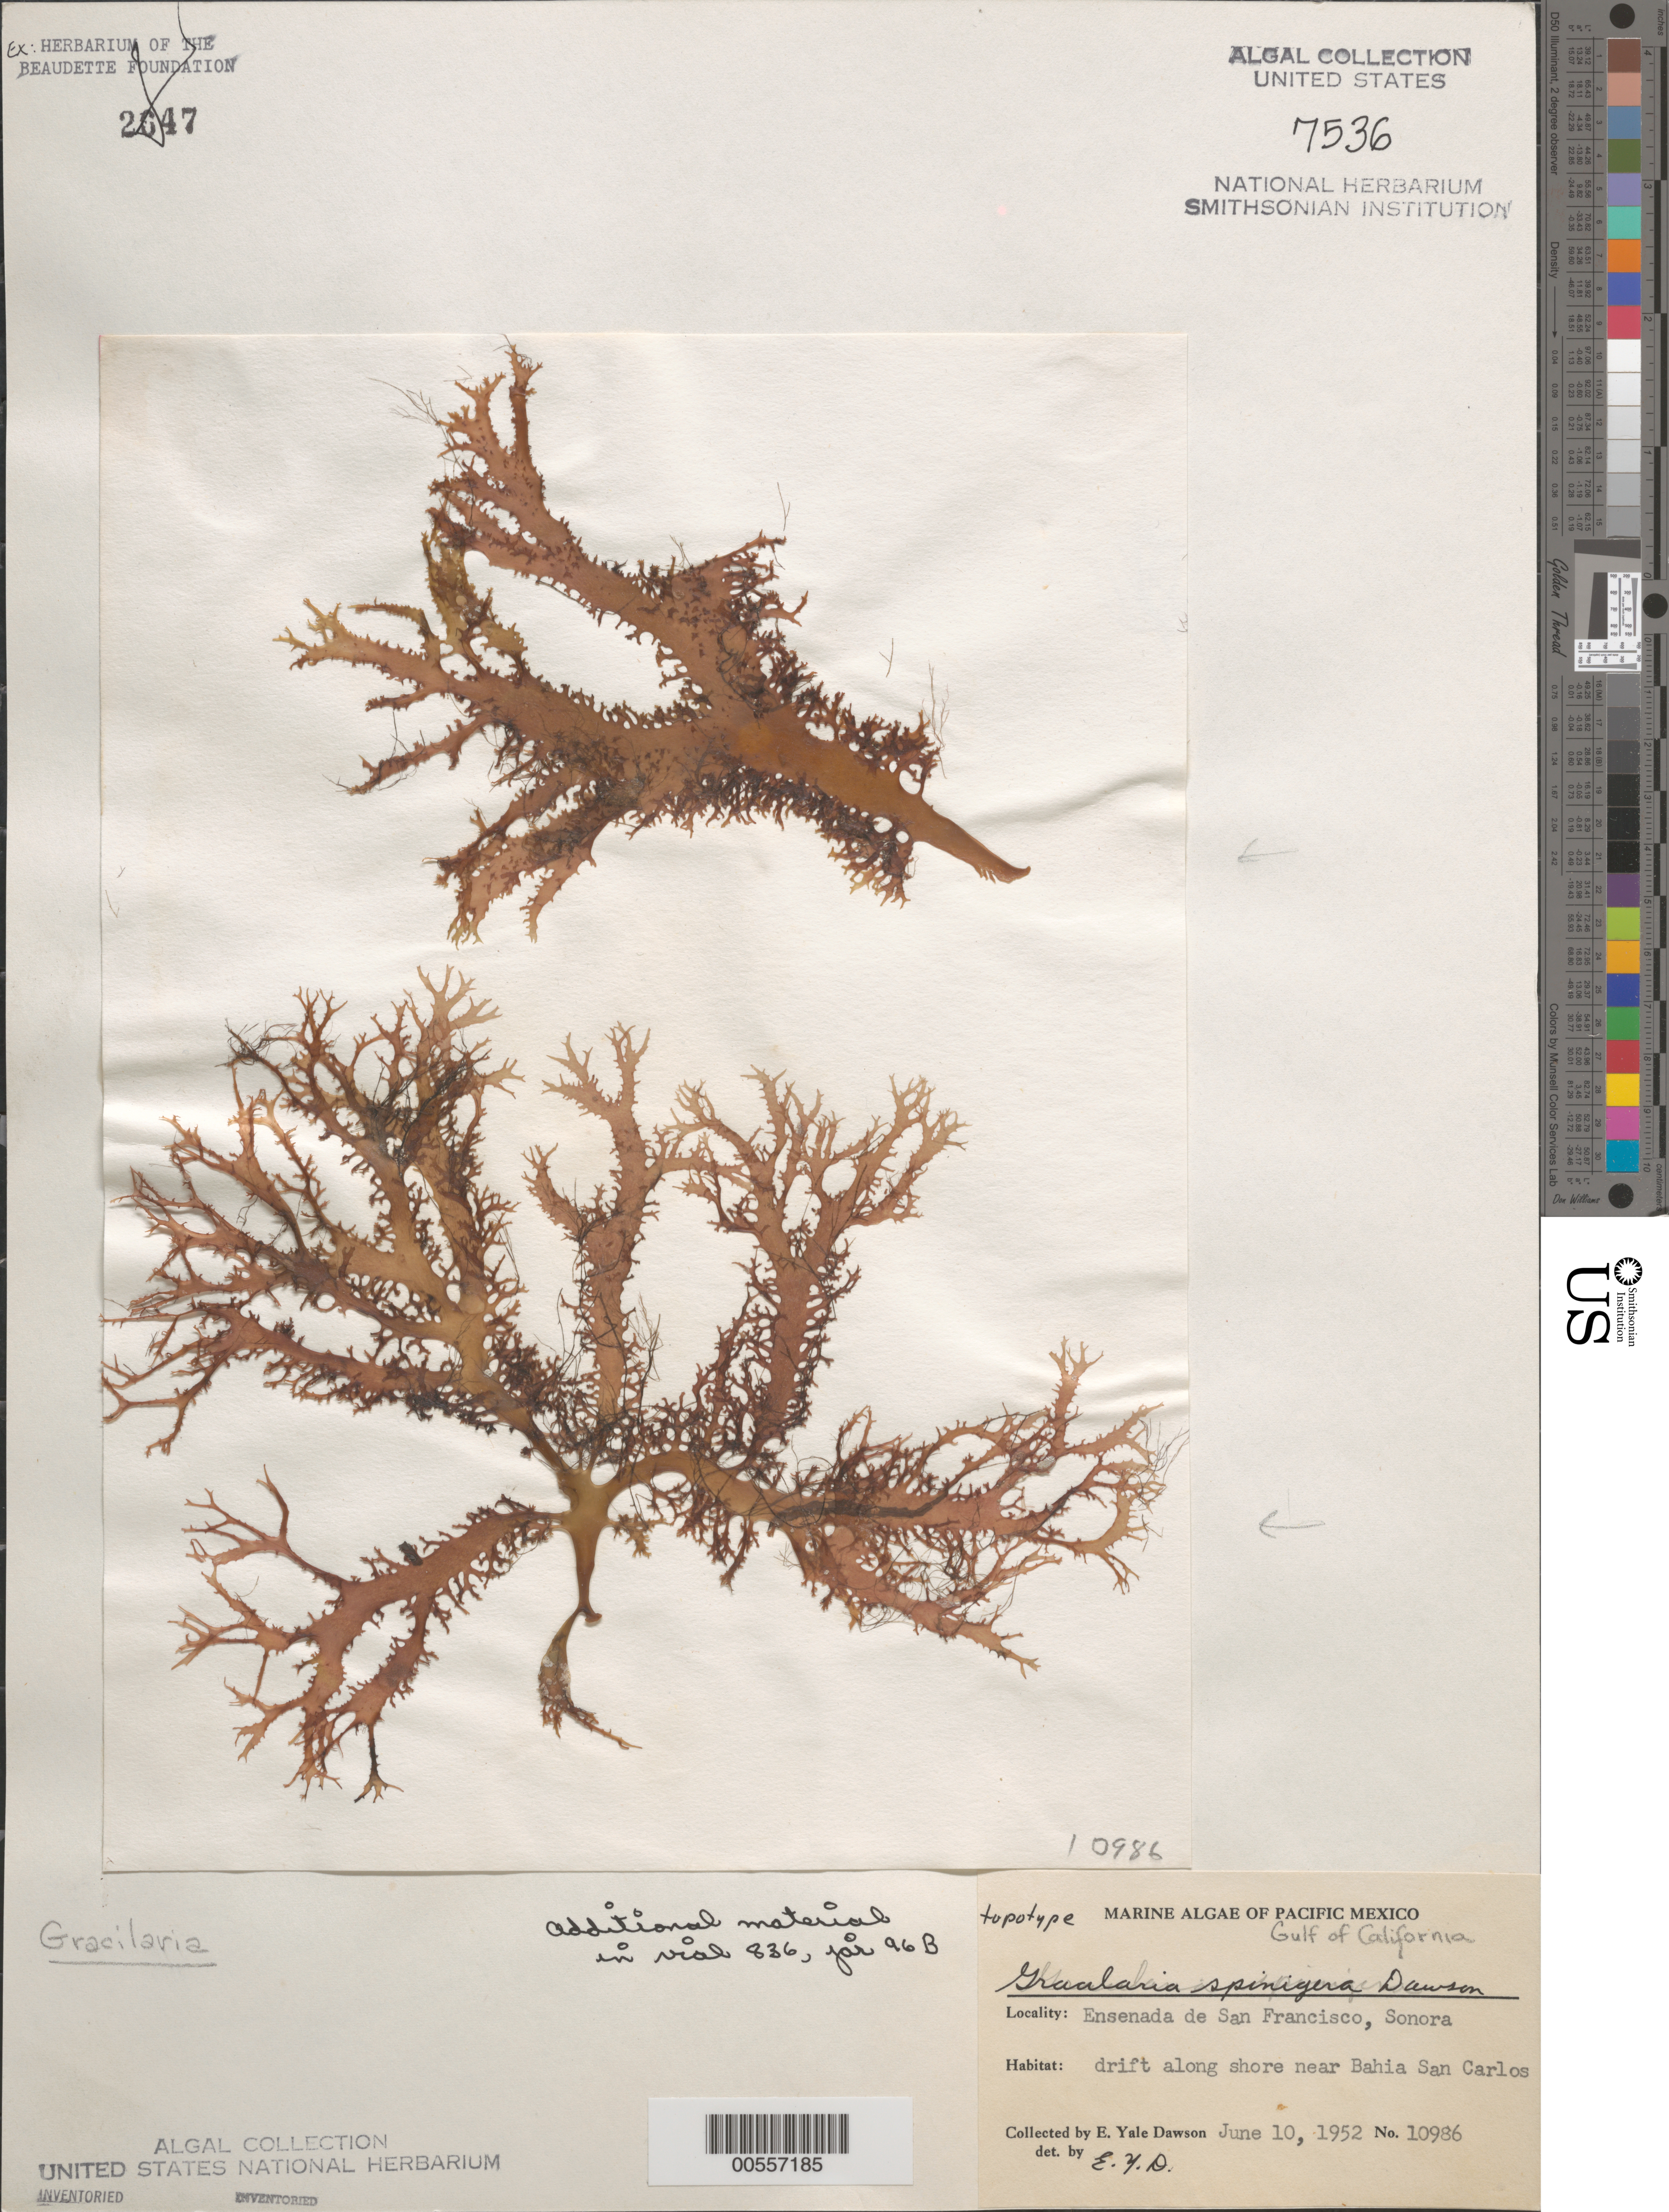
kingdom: Plantae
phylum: Rhodophyta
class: Florideophyceae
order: Gracilariales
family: Gracilariaceae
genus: Gracilaria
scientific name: Gracilaria spinigera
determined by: Dawson, E. Y.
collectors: E. Y. Dawson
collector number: EYD 10986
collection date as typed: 10 Jun 1952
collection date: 1952-06-10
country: Mexico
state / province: Sonora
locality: Ensenada de San Francisco near Bahia San Carlos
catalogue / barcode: US 7536